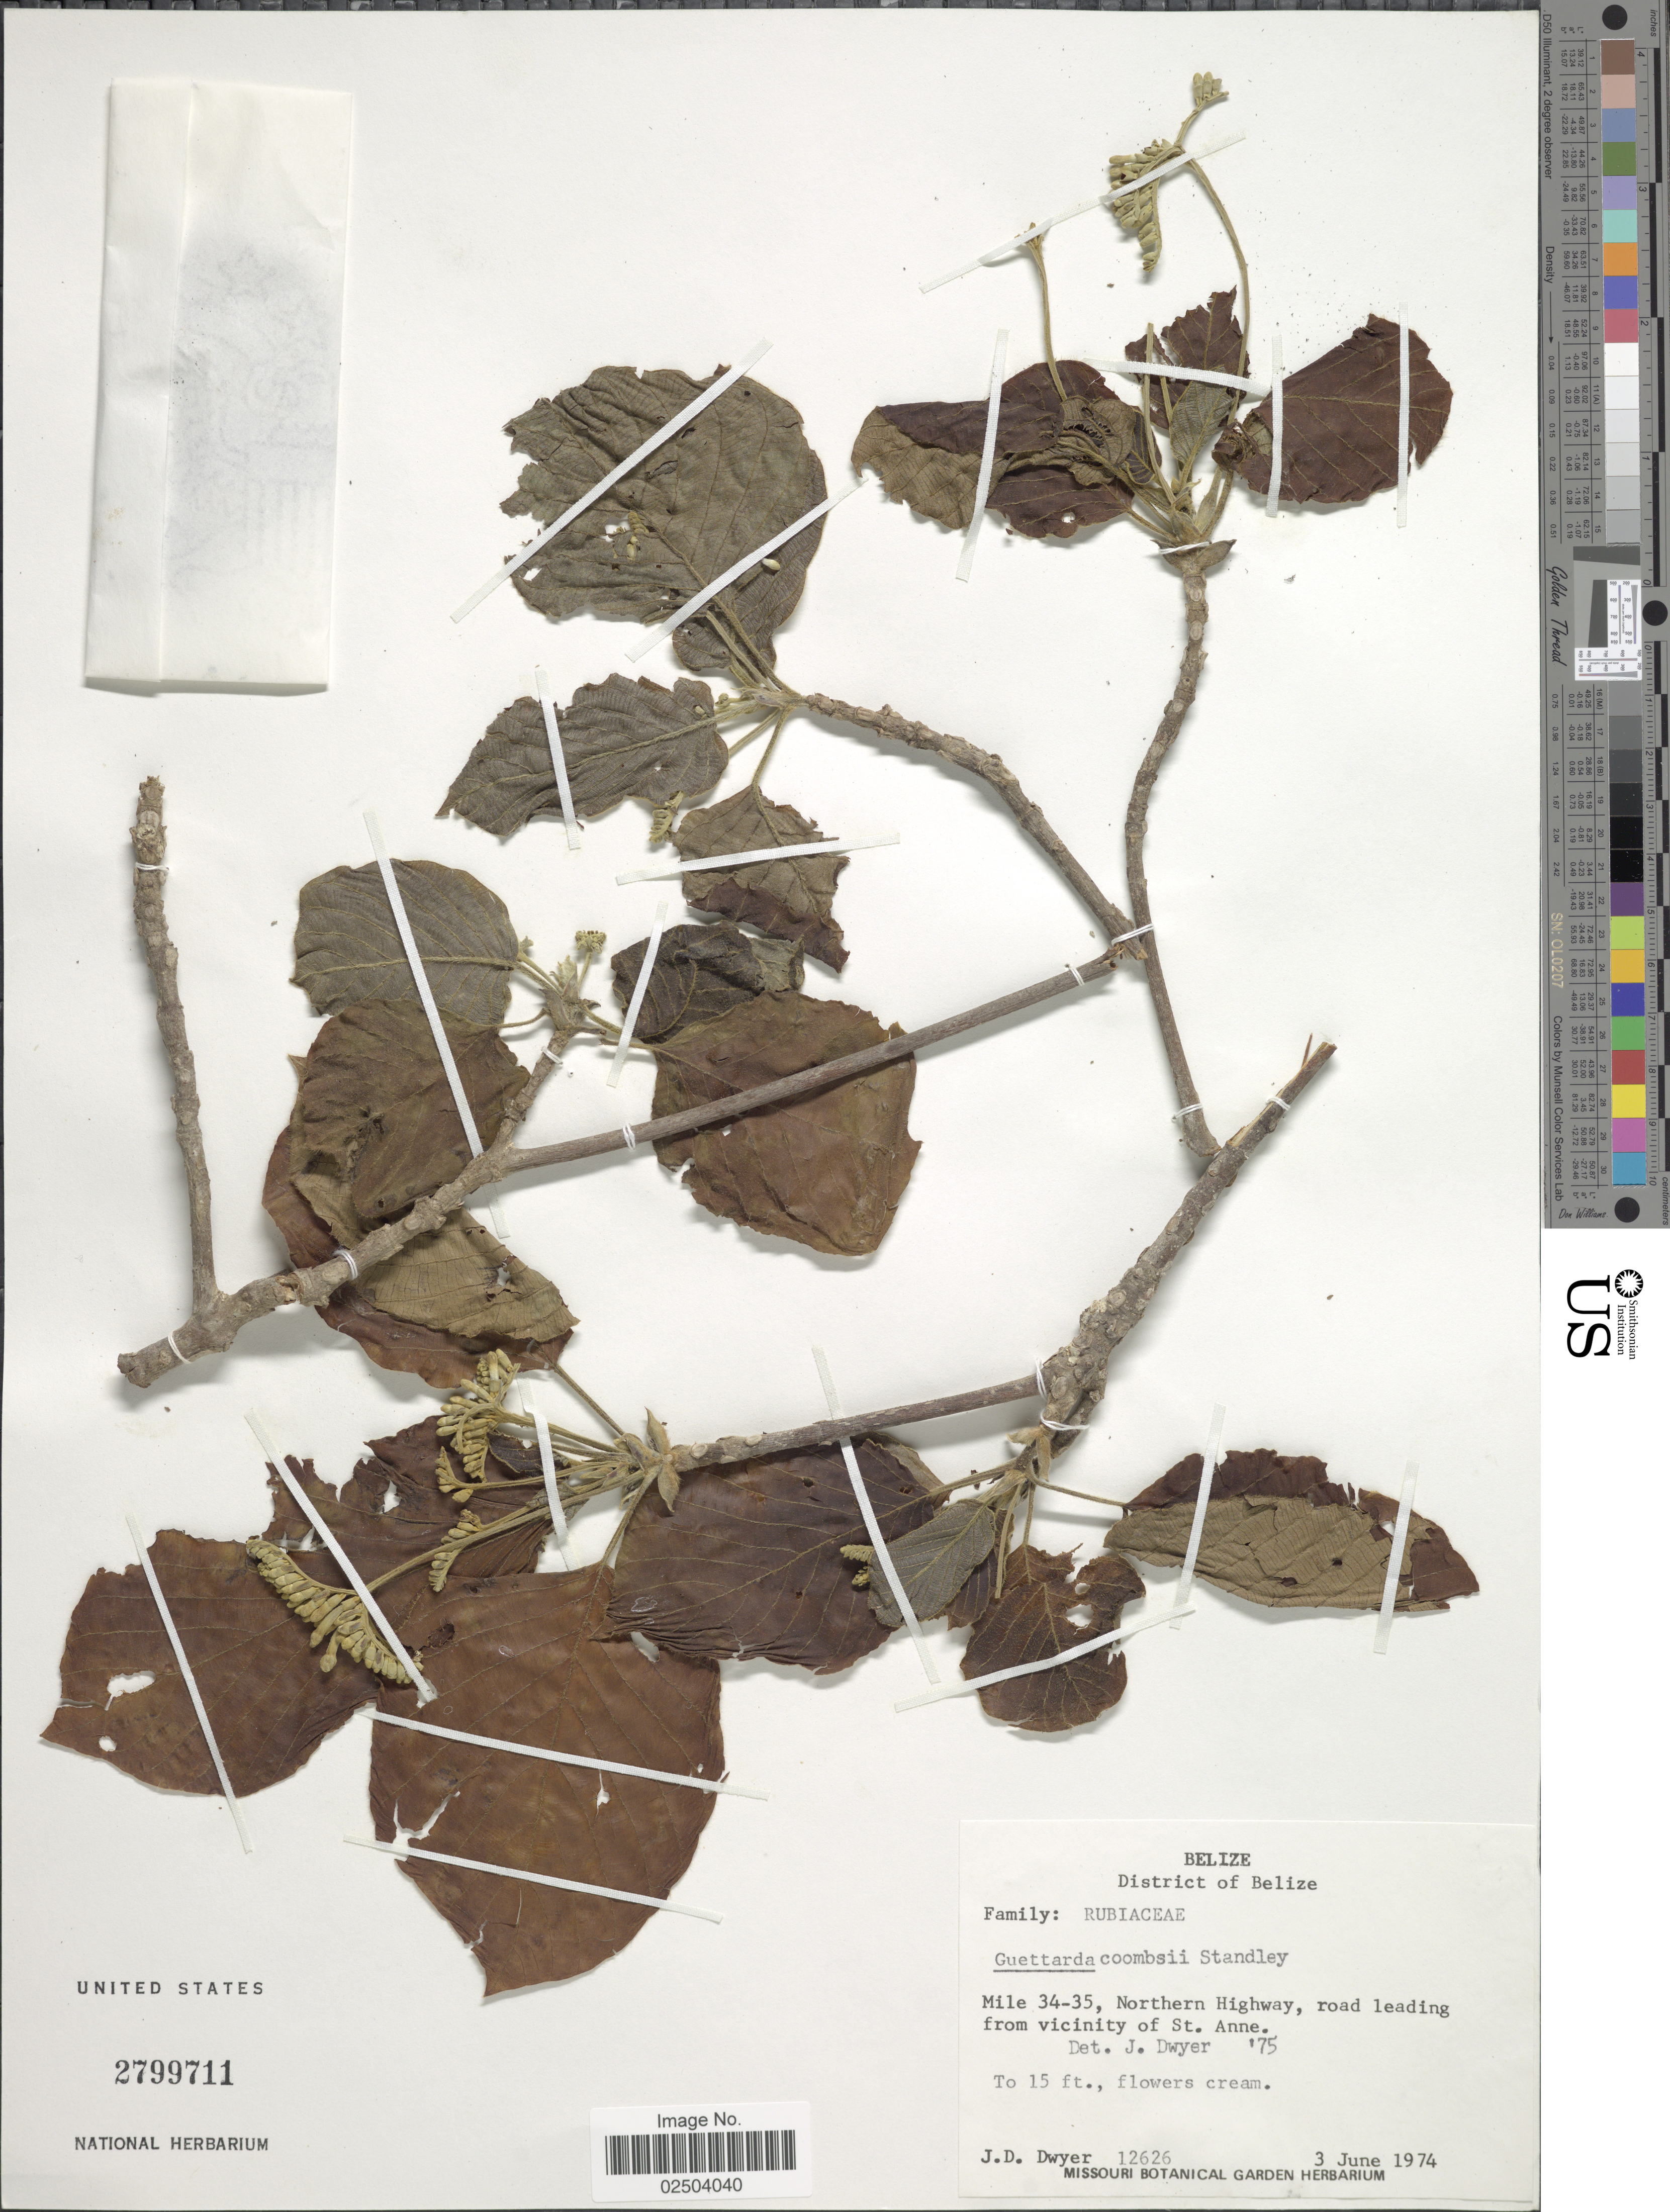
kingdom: Plantae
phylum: Tracheophyta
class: Magnoliopsida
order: Gentianales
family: Rubiaceae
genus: Guettarda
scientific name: Guettarda combsii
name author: Urb.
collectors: J. D. Dwyer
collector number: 12626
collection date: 1974-06-03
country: Belize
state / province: Belize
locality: District of Belize. Mile 34-35, Northern Highway, road leading from vicinity of St. Anne.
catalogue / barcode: US 2799711